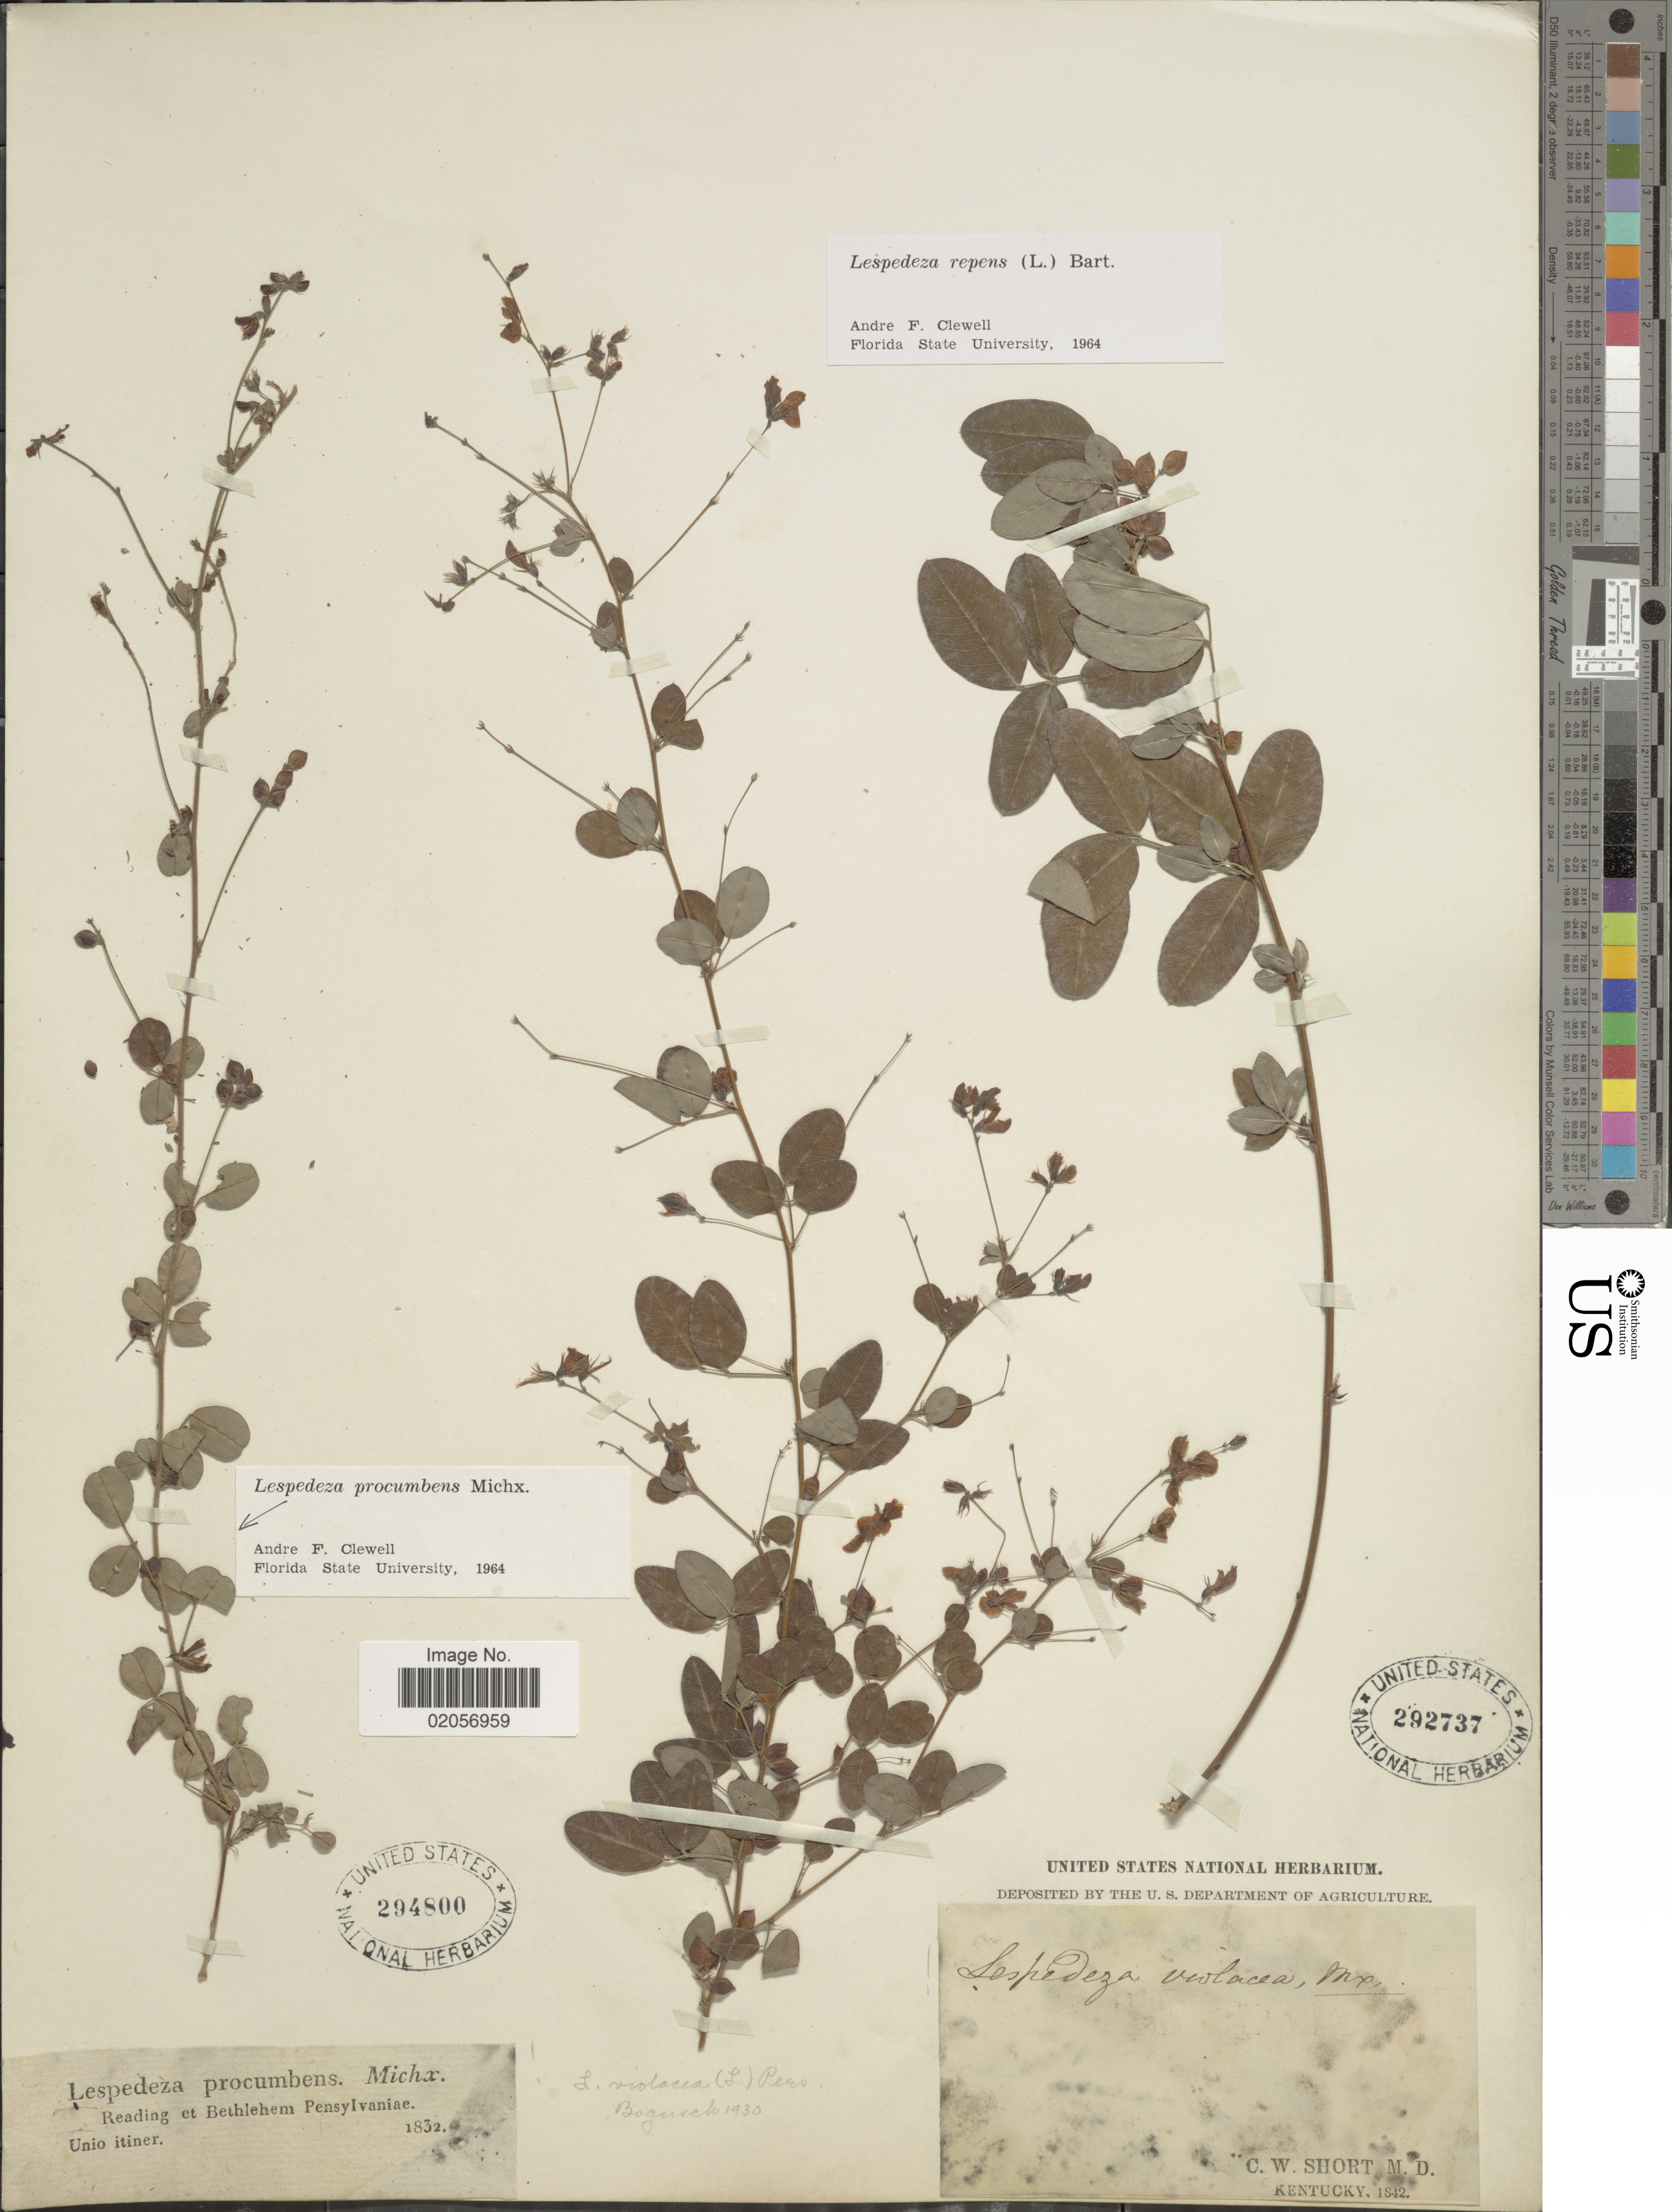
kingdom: Plantae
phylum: Tracheophyta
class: Magnoliopsida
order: Fabales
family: Fabaceae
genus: Lespedeza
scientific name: Lespedeza repens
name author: (L.) W.P.C. Barton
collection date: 1832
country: United States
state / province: Pennsylvania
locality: Reading et Bethlehem Pensylvaniae. Unio itiner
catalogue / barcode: US 294800